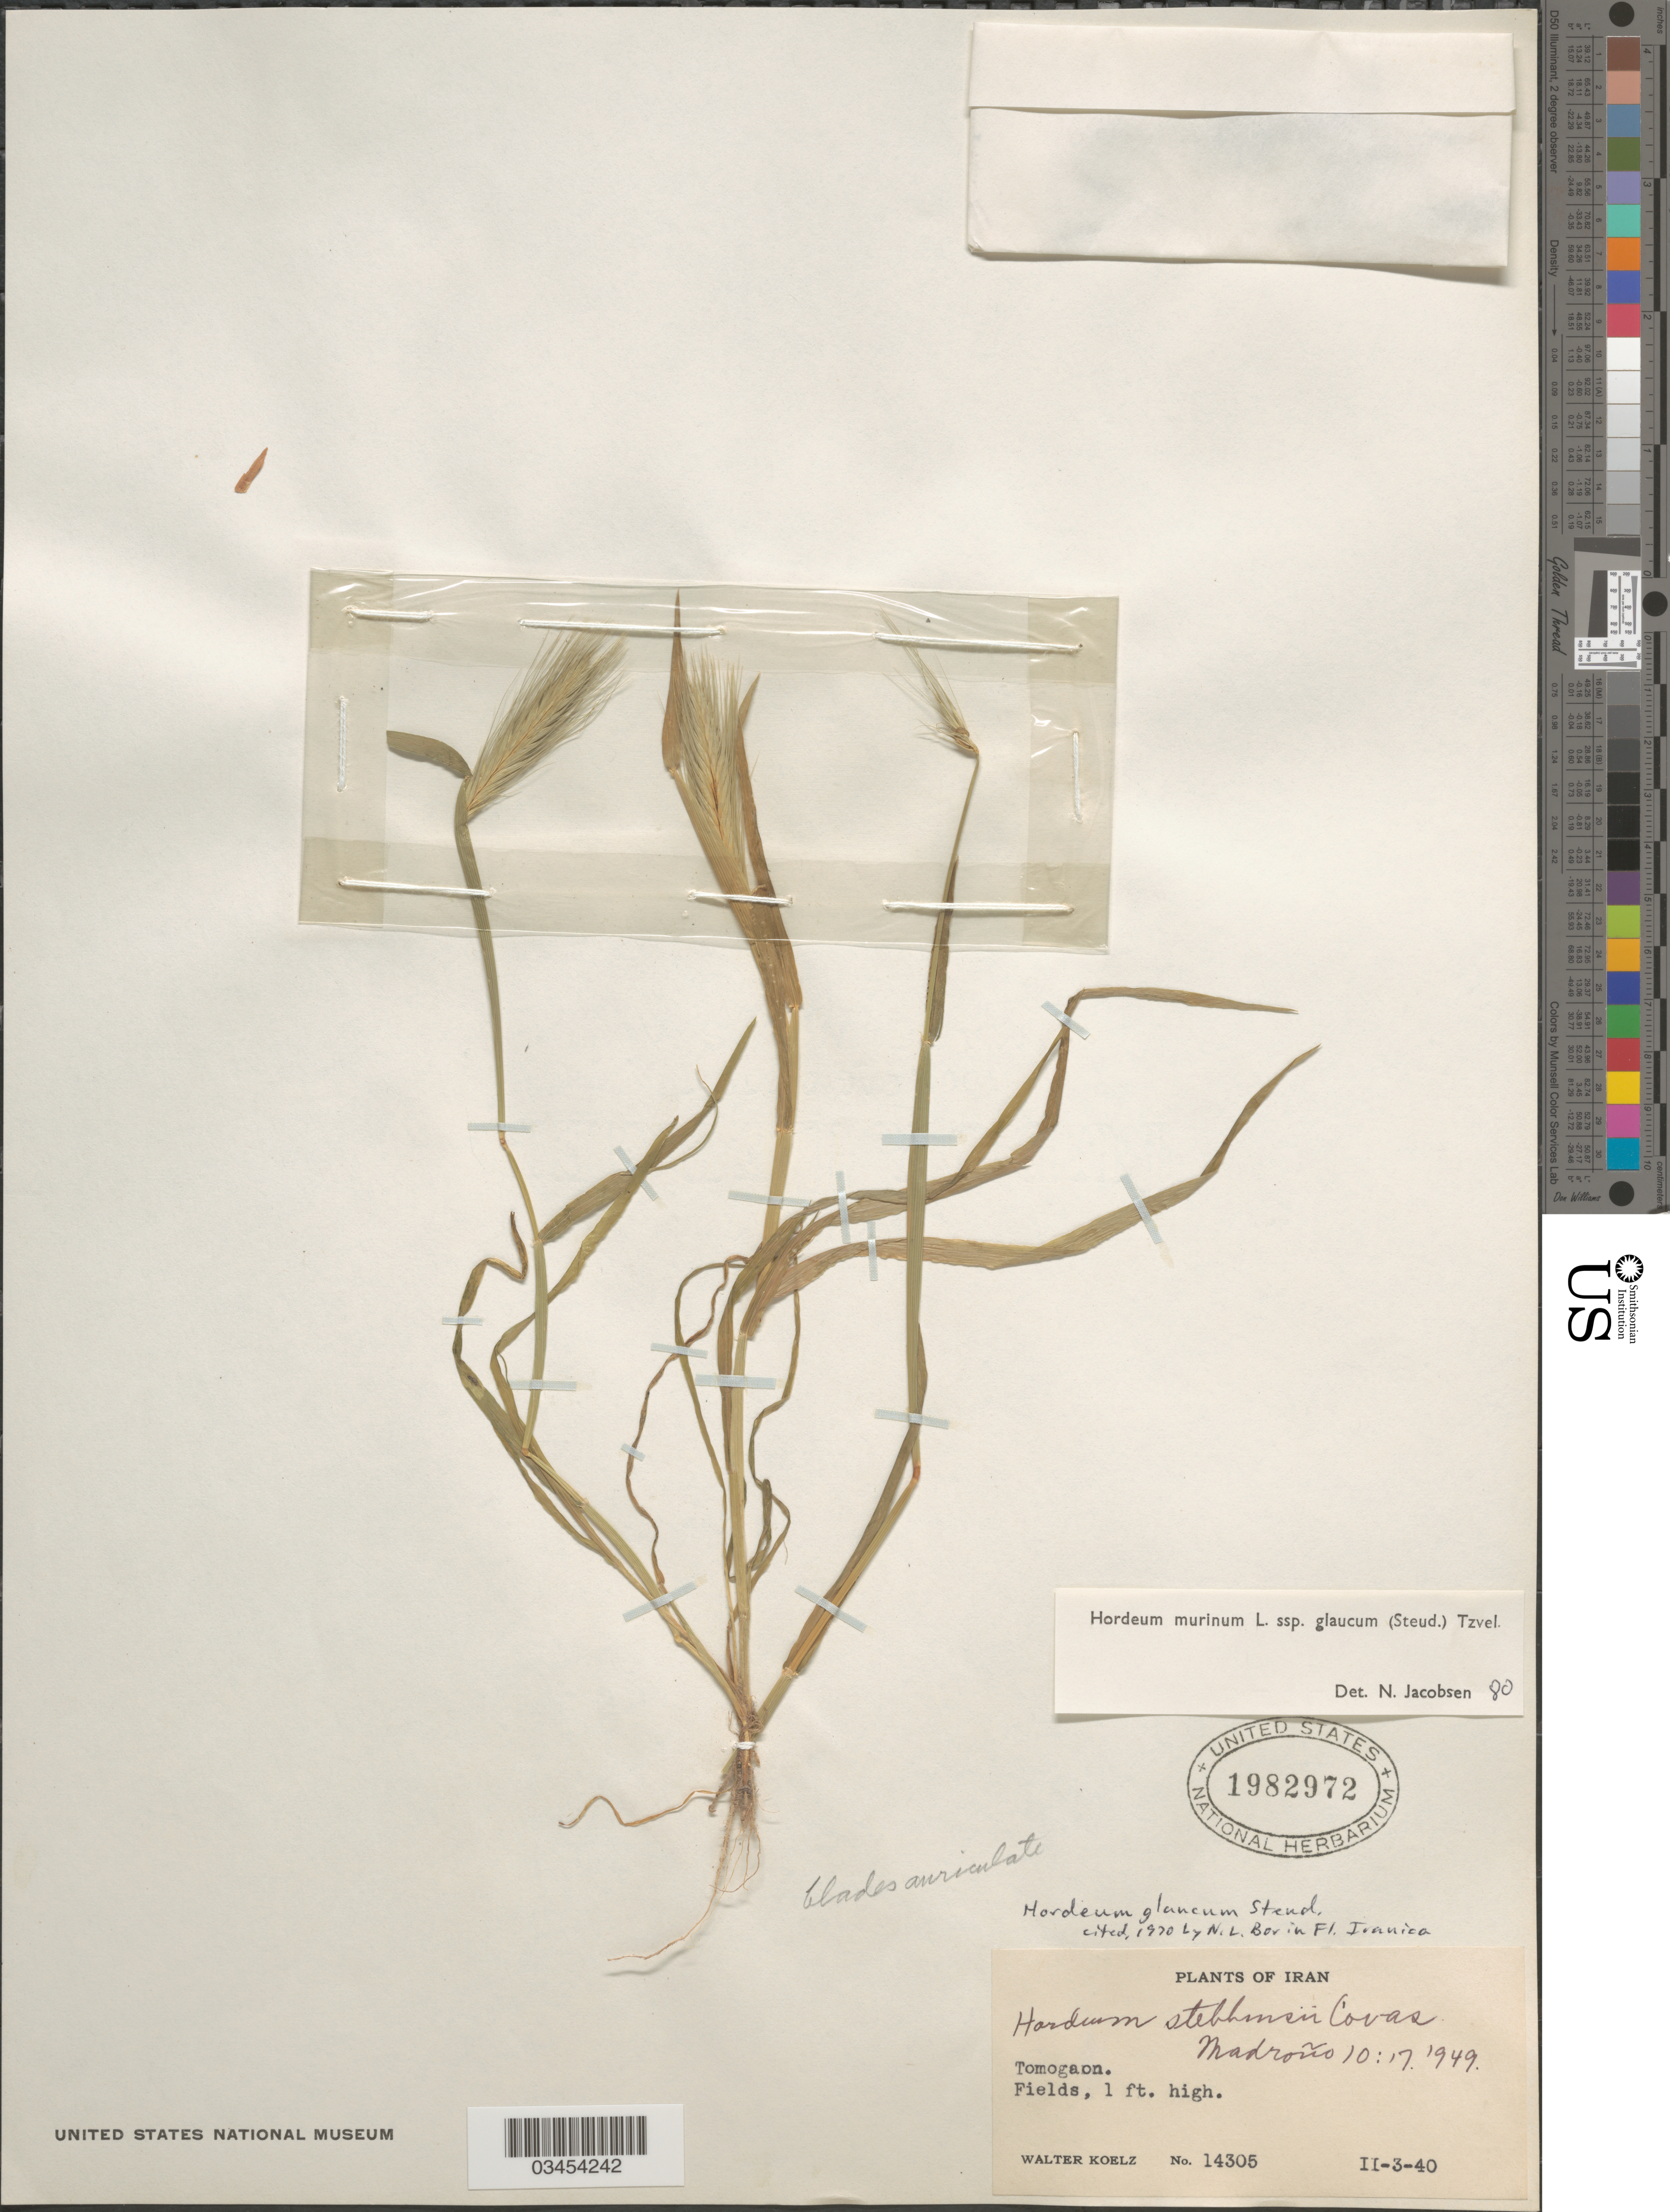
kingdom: Plantae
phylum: Tracheophyta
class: Liliopsida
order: Poales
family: Poaceae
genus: Hordeum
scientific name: Hordeum murinum subsp. glaucum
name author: (Steud.) Tzvelev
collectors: W. N. Koelz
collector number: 14305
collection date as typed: Transcribed d/m/y: 3/2/40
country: Iran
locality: Tomogaon.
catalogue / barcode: US 1982972